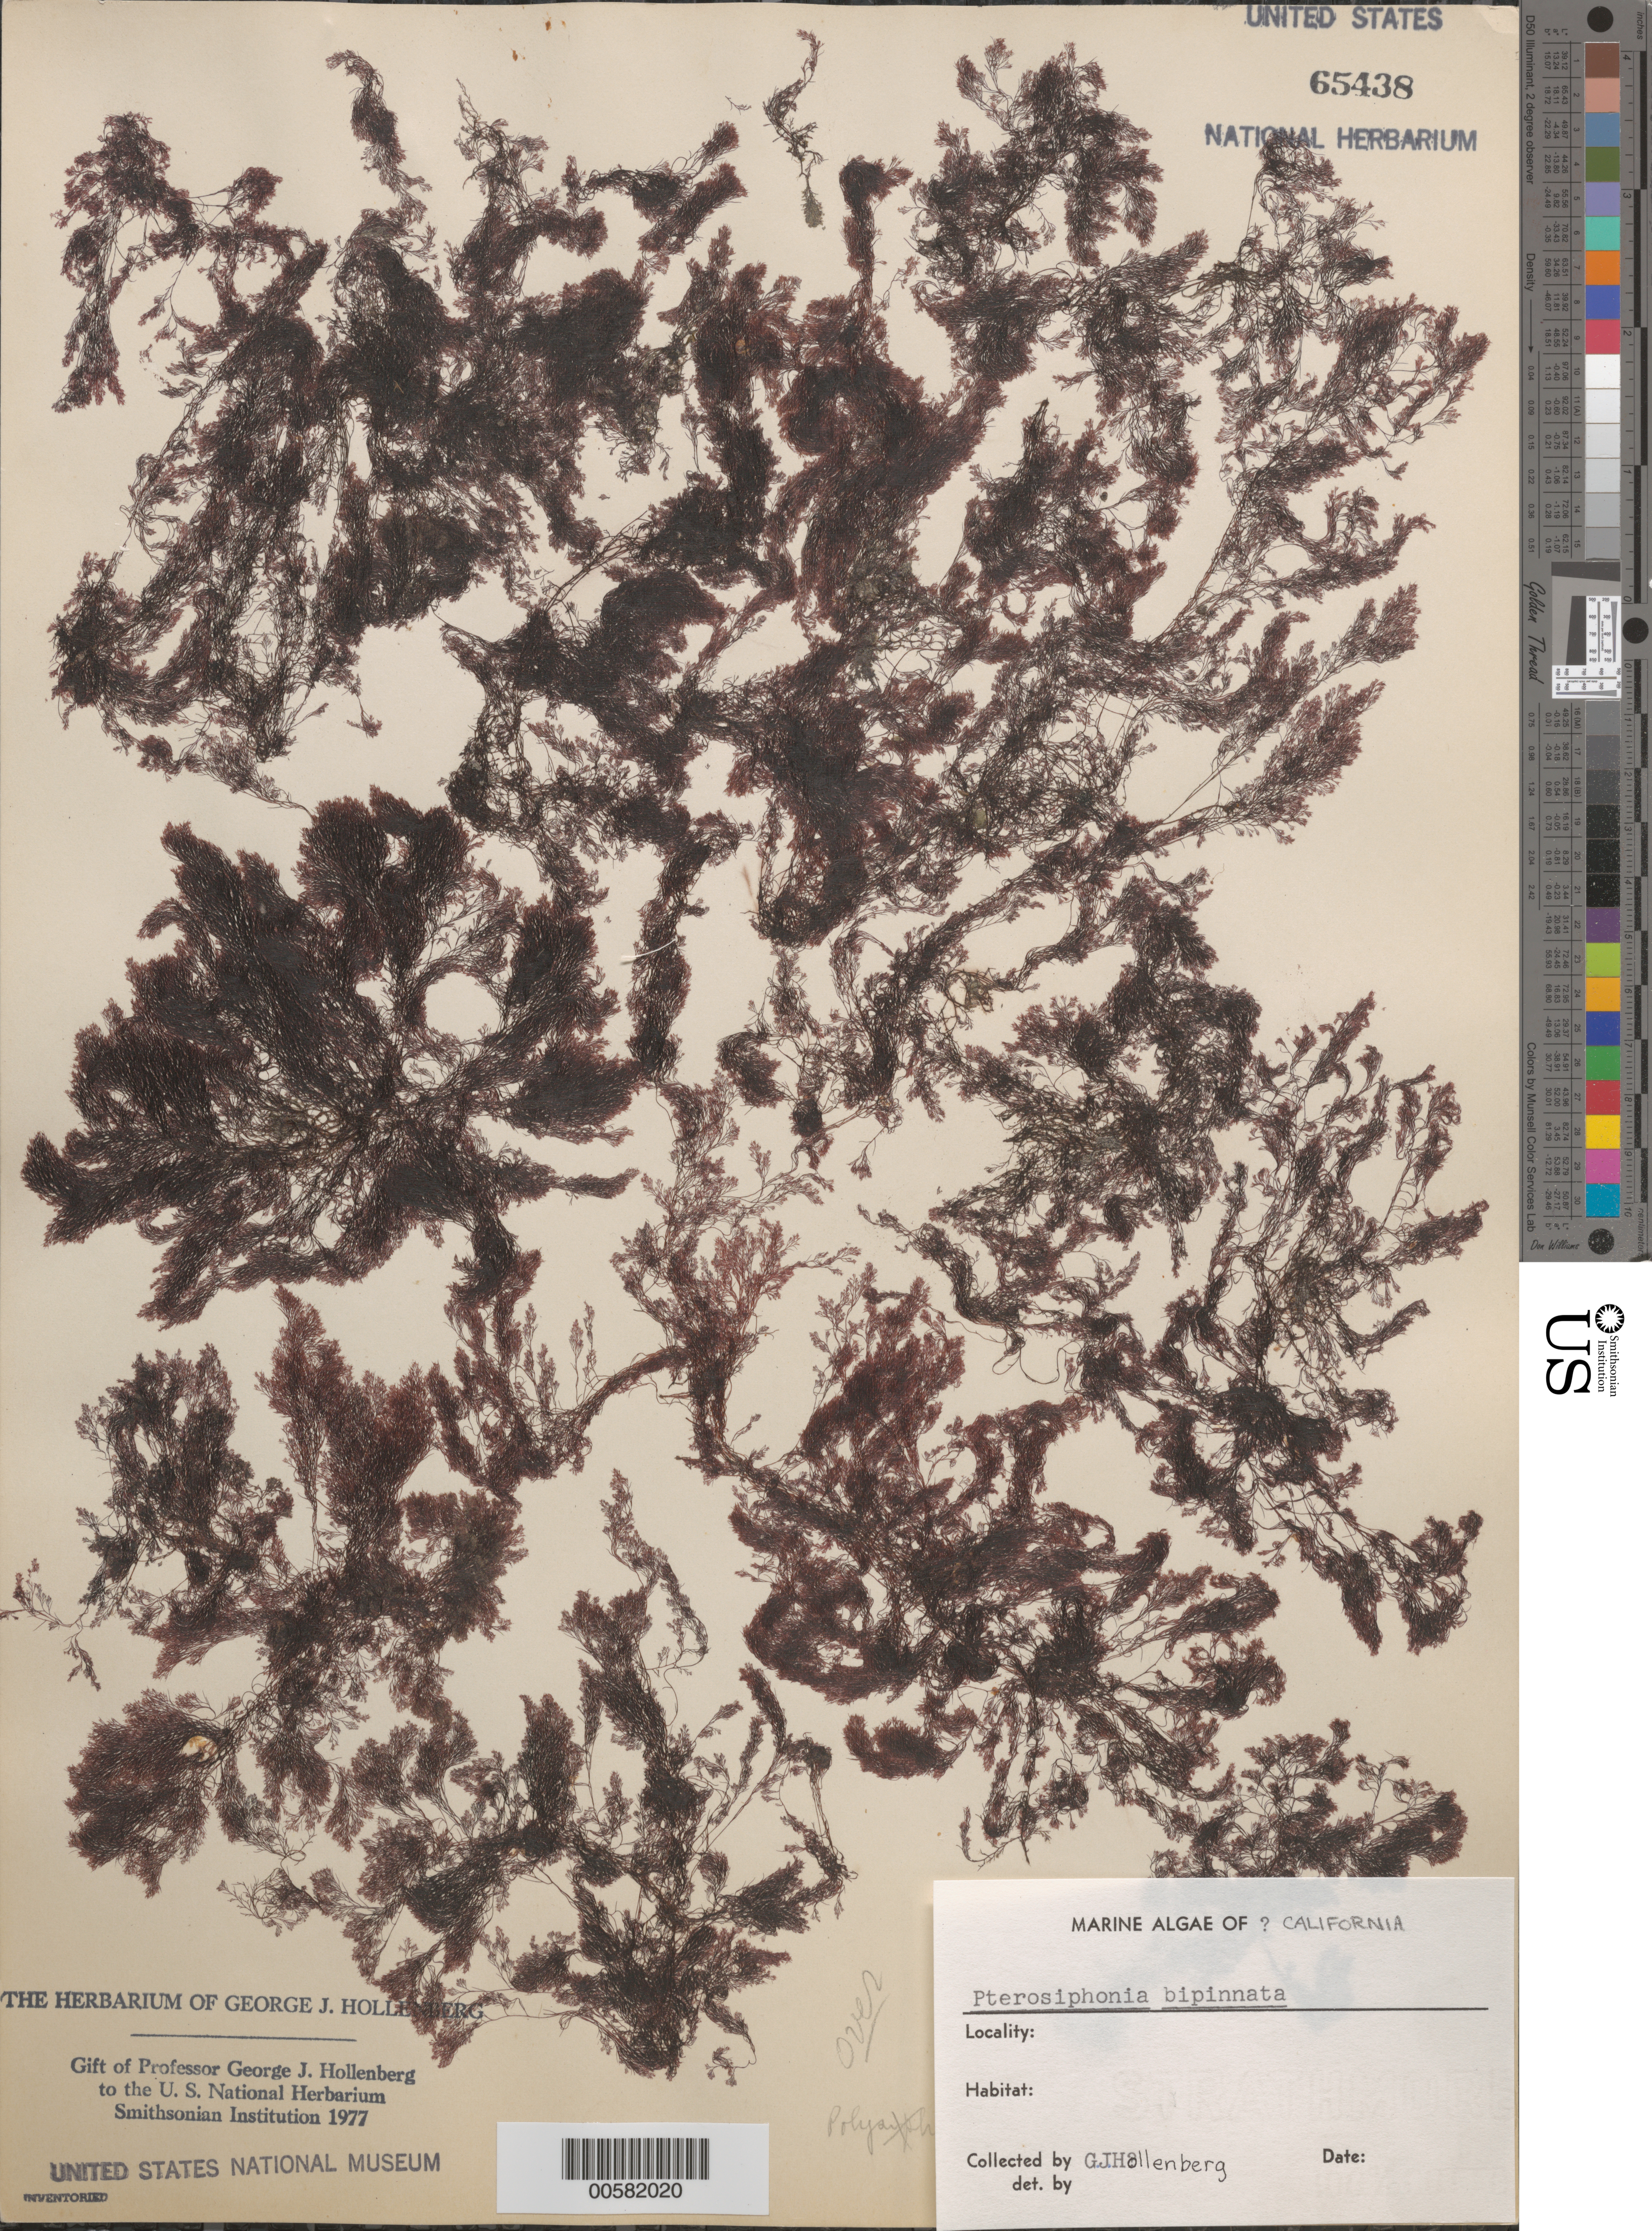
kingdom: Plantae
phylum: Rhodophyta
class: Florideophyceae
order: Ceramiales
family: Rhodomelaceae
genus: Savoiea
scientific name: Savoiea bipinnata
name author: (Postels & Rupr.) M.J. Wynne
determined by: Algae name updating Project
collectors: G. Hollenberg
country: United States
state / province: California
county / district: San Diego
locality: False Bay, San Diego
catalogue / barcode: US 65438